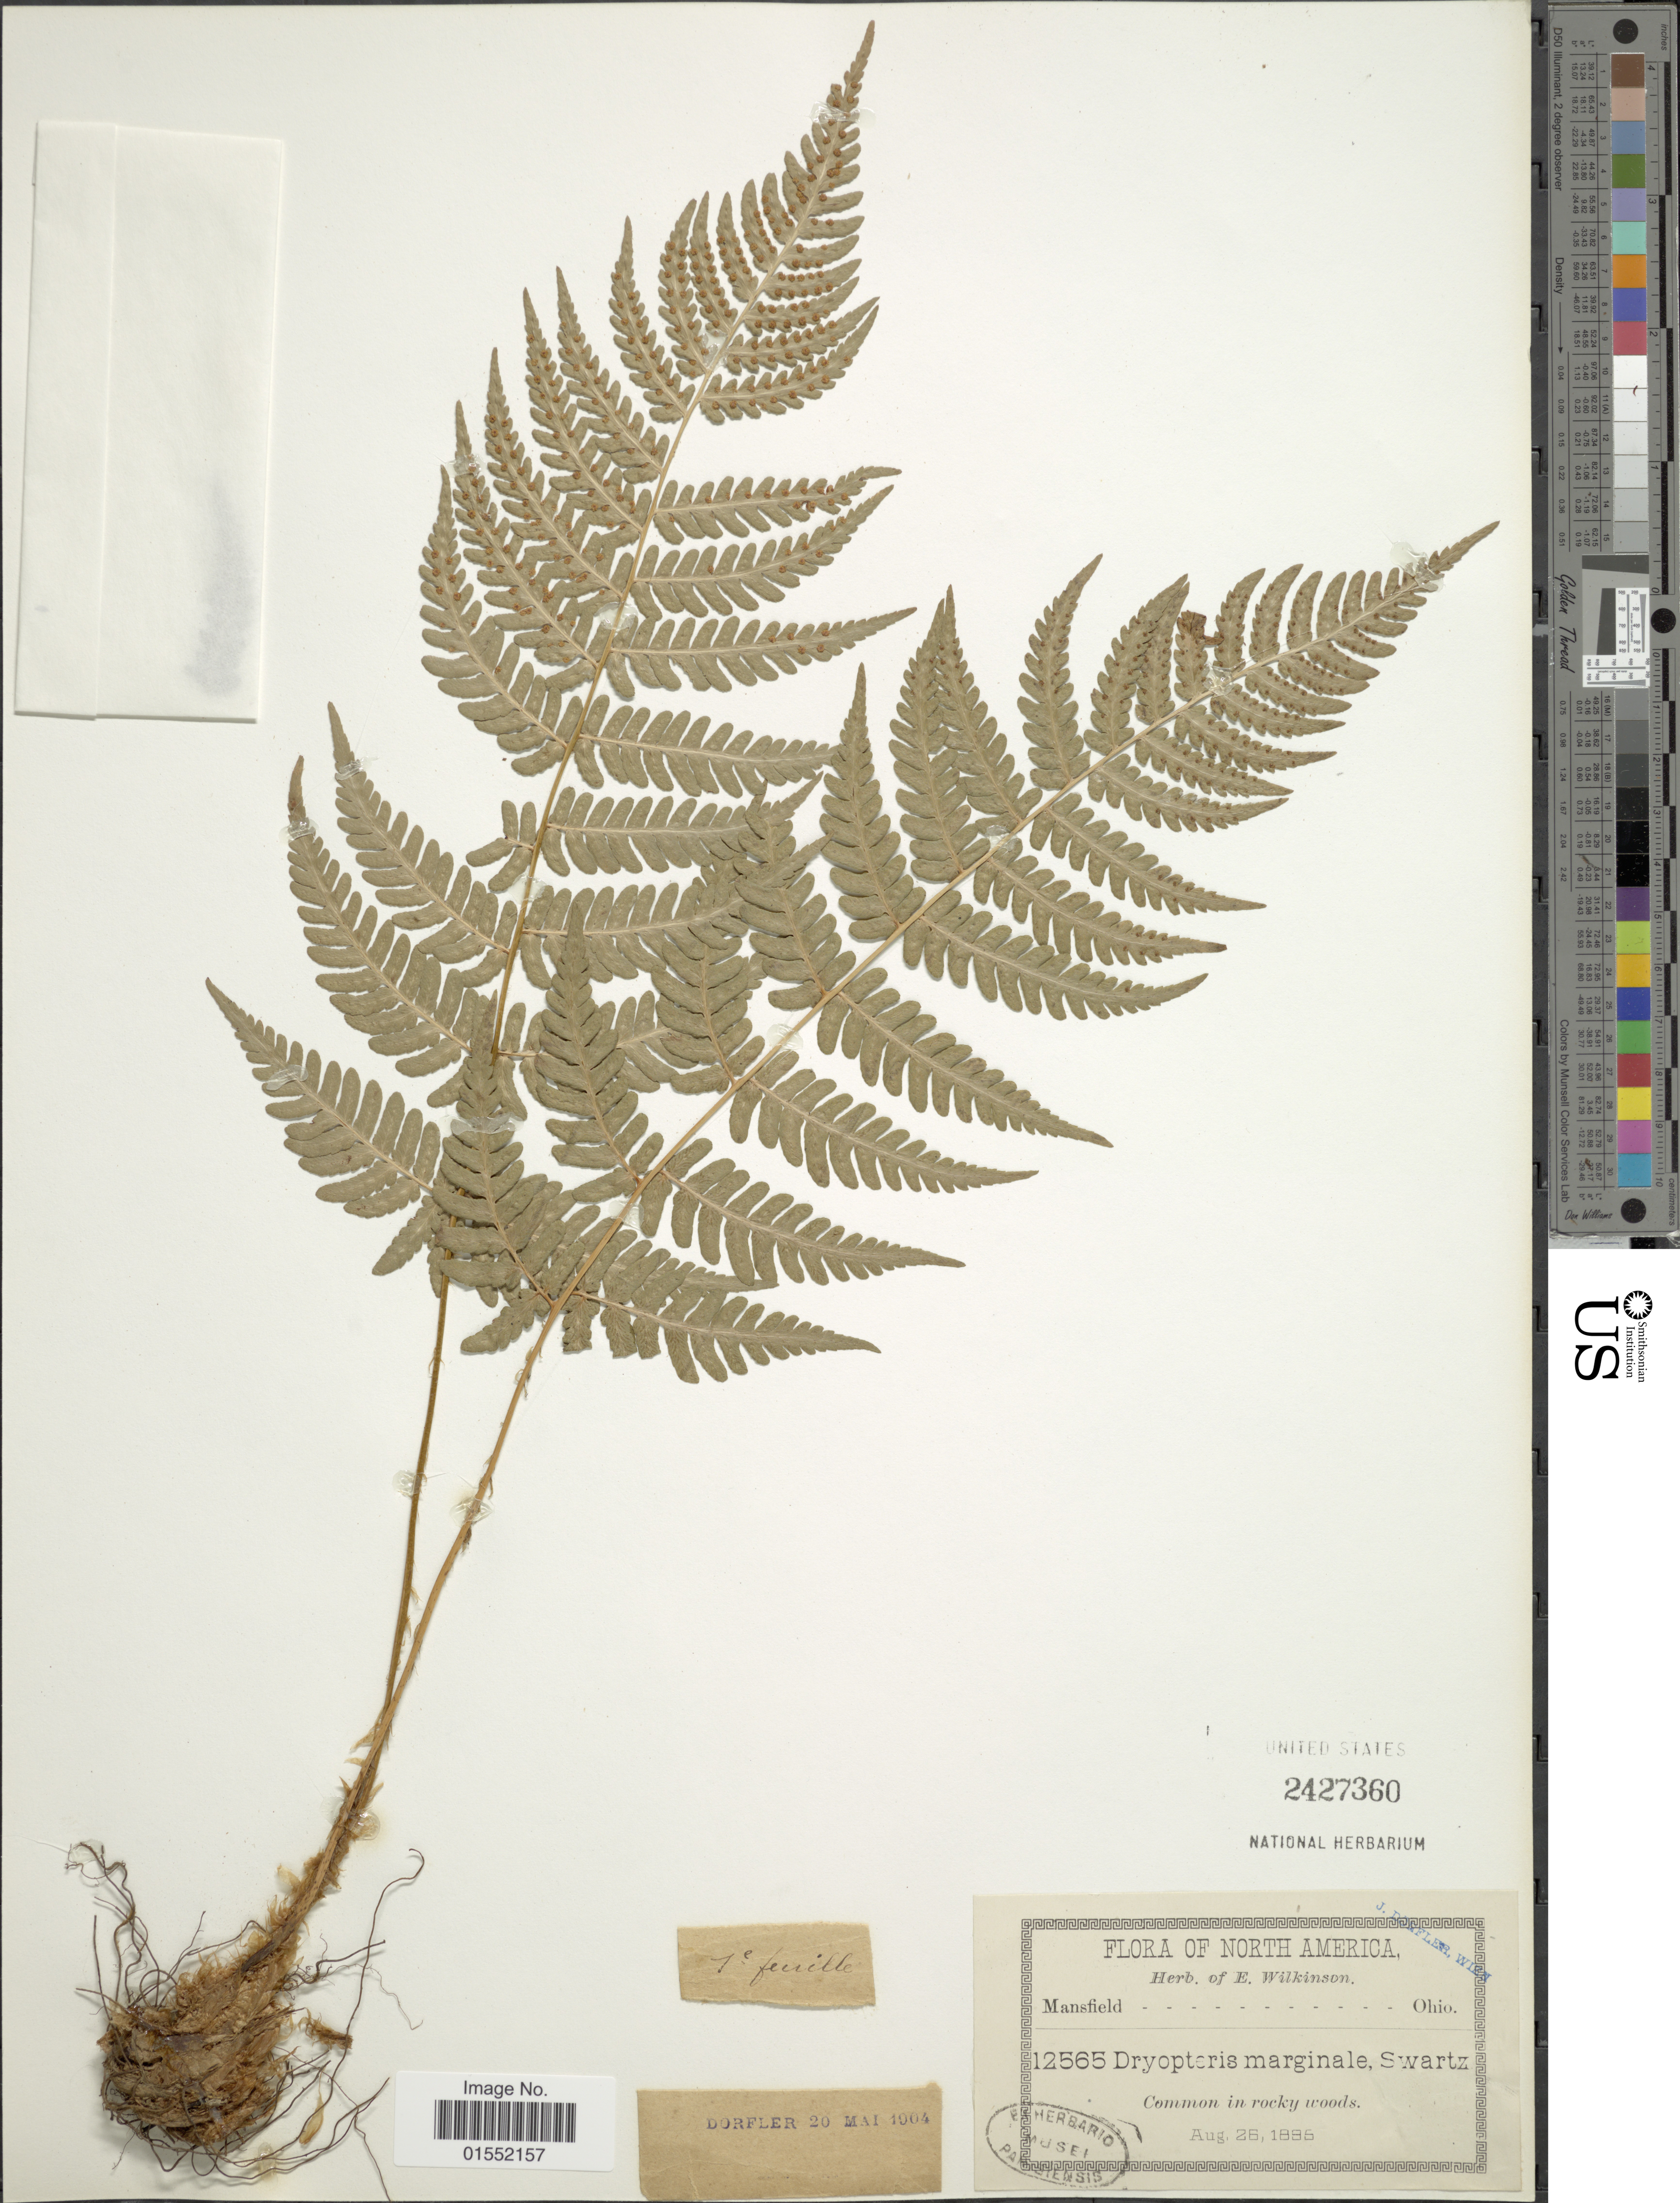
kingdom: Plantae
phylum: Tracheophyta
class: Polypodiopsida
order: Polypodiales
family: Dryopteridaceae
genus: Dryopteris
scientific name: Dryopteris marginalis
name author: (L.) A. Gray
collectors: ex herb. E. Wilkinson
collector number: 12565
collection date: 1896-08-26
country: United States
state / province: Ohio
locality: North America, Mansfield, Common in rocky woods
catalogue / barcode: US 2427360